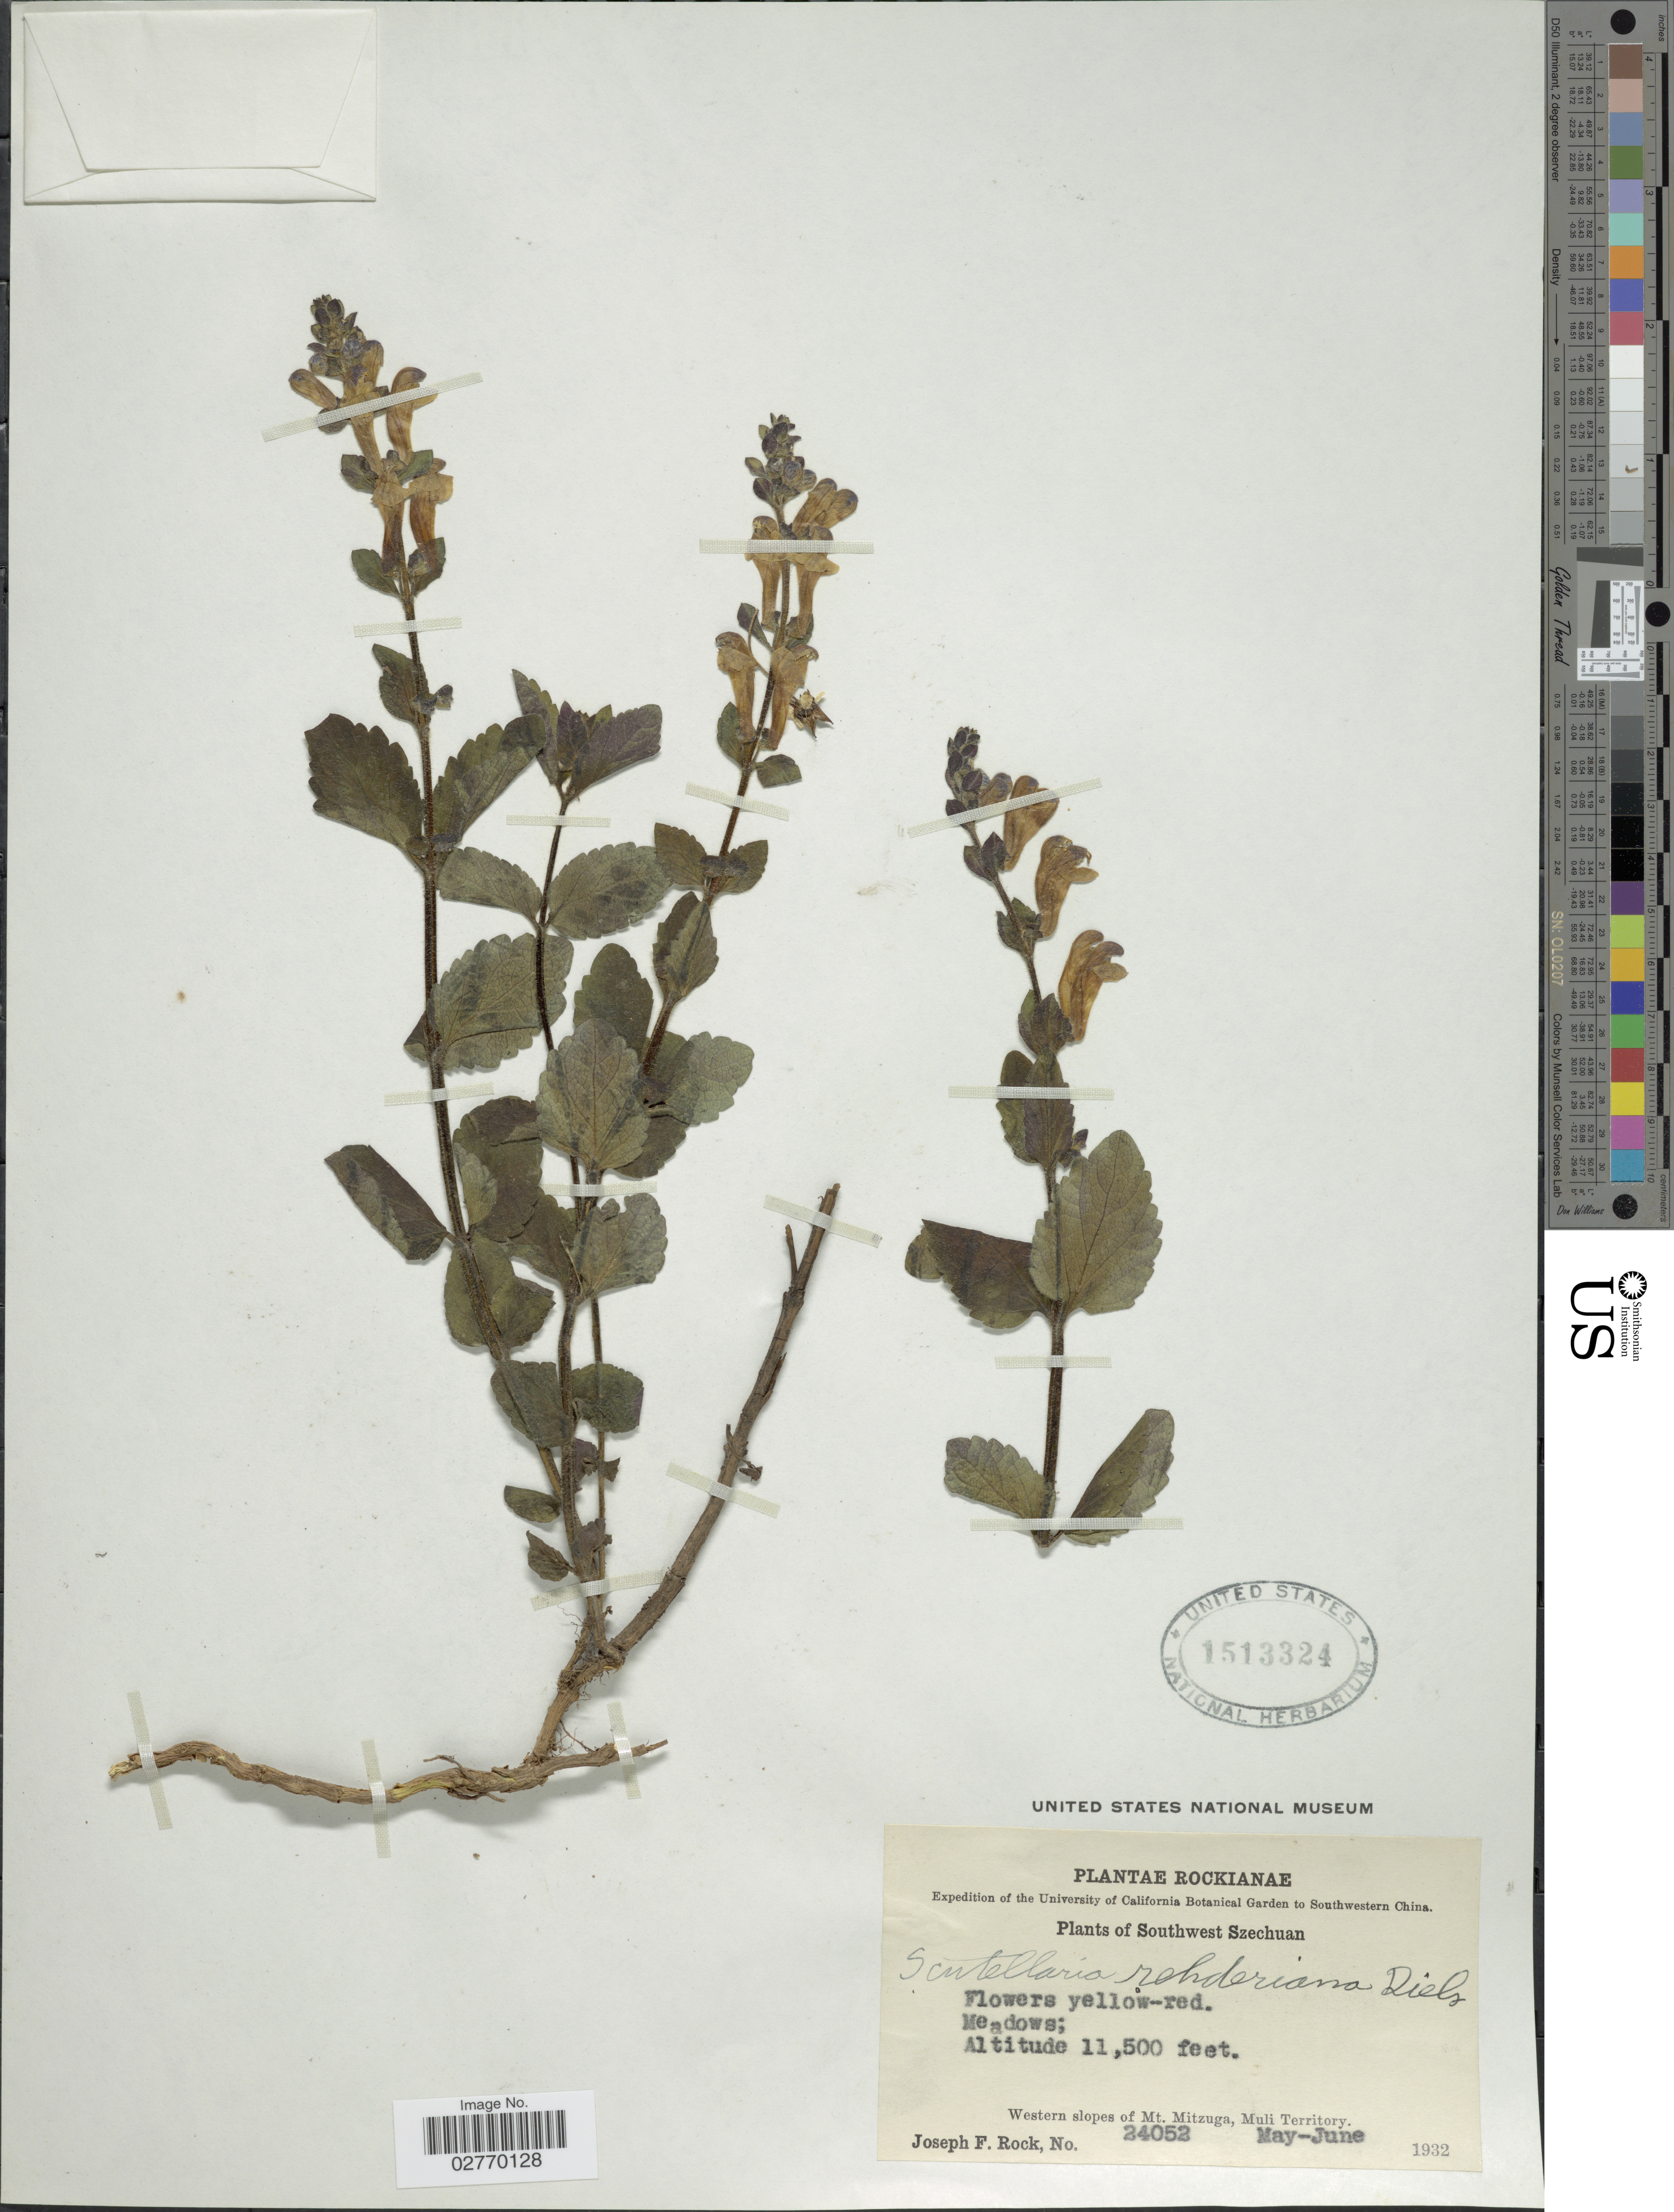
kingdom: Plantae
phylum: Tracheophyta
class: Magnoliopsida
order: Lamiales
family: Lamiaceae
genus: Scutellaria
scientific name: Scutellaria rehderiana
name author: Diels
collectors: J. F. Rock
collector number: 24052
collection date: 1932-05/1932-06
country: China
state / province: Sichuan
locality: Southwest Szechuan. Western slopes of Mt. Mitzuga, Muli Territory. Rockianae.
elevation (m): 3505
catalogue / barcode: US 1513324